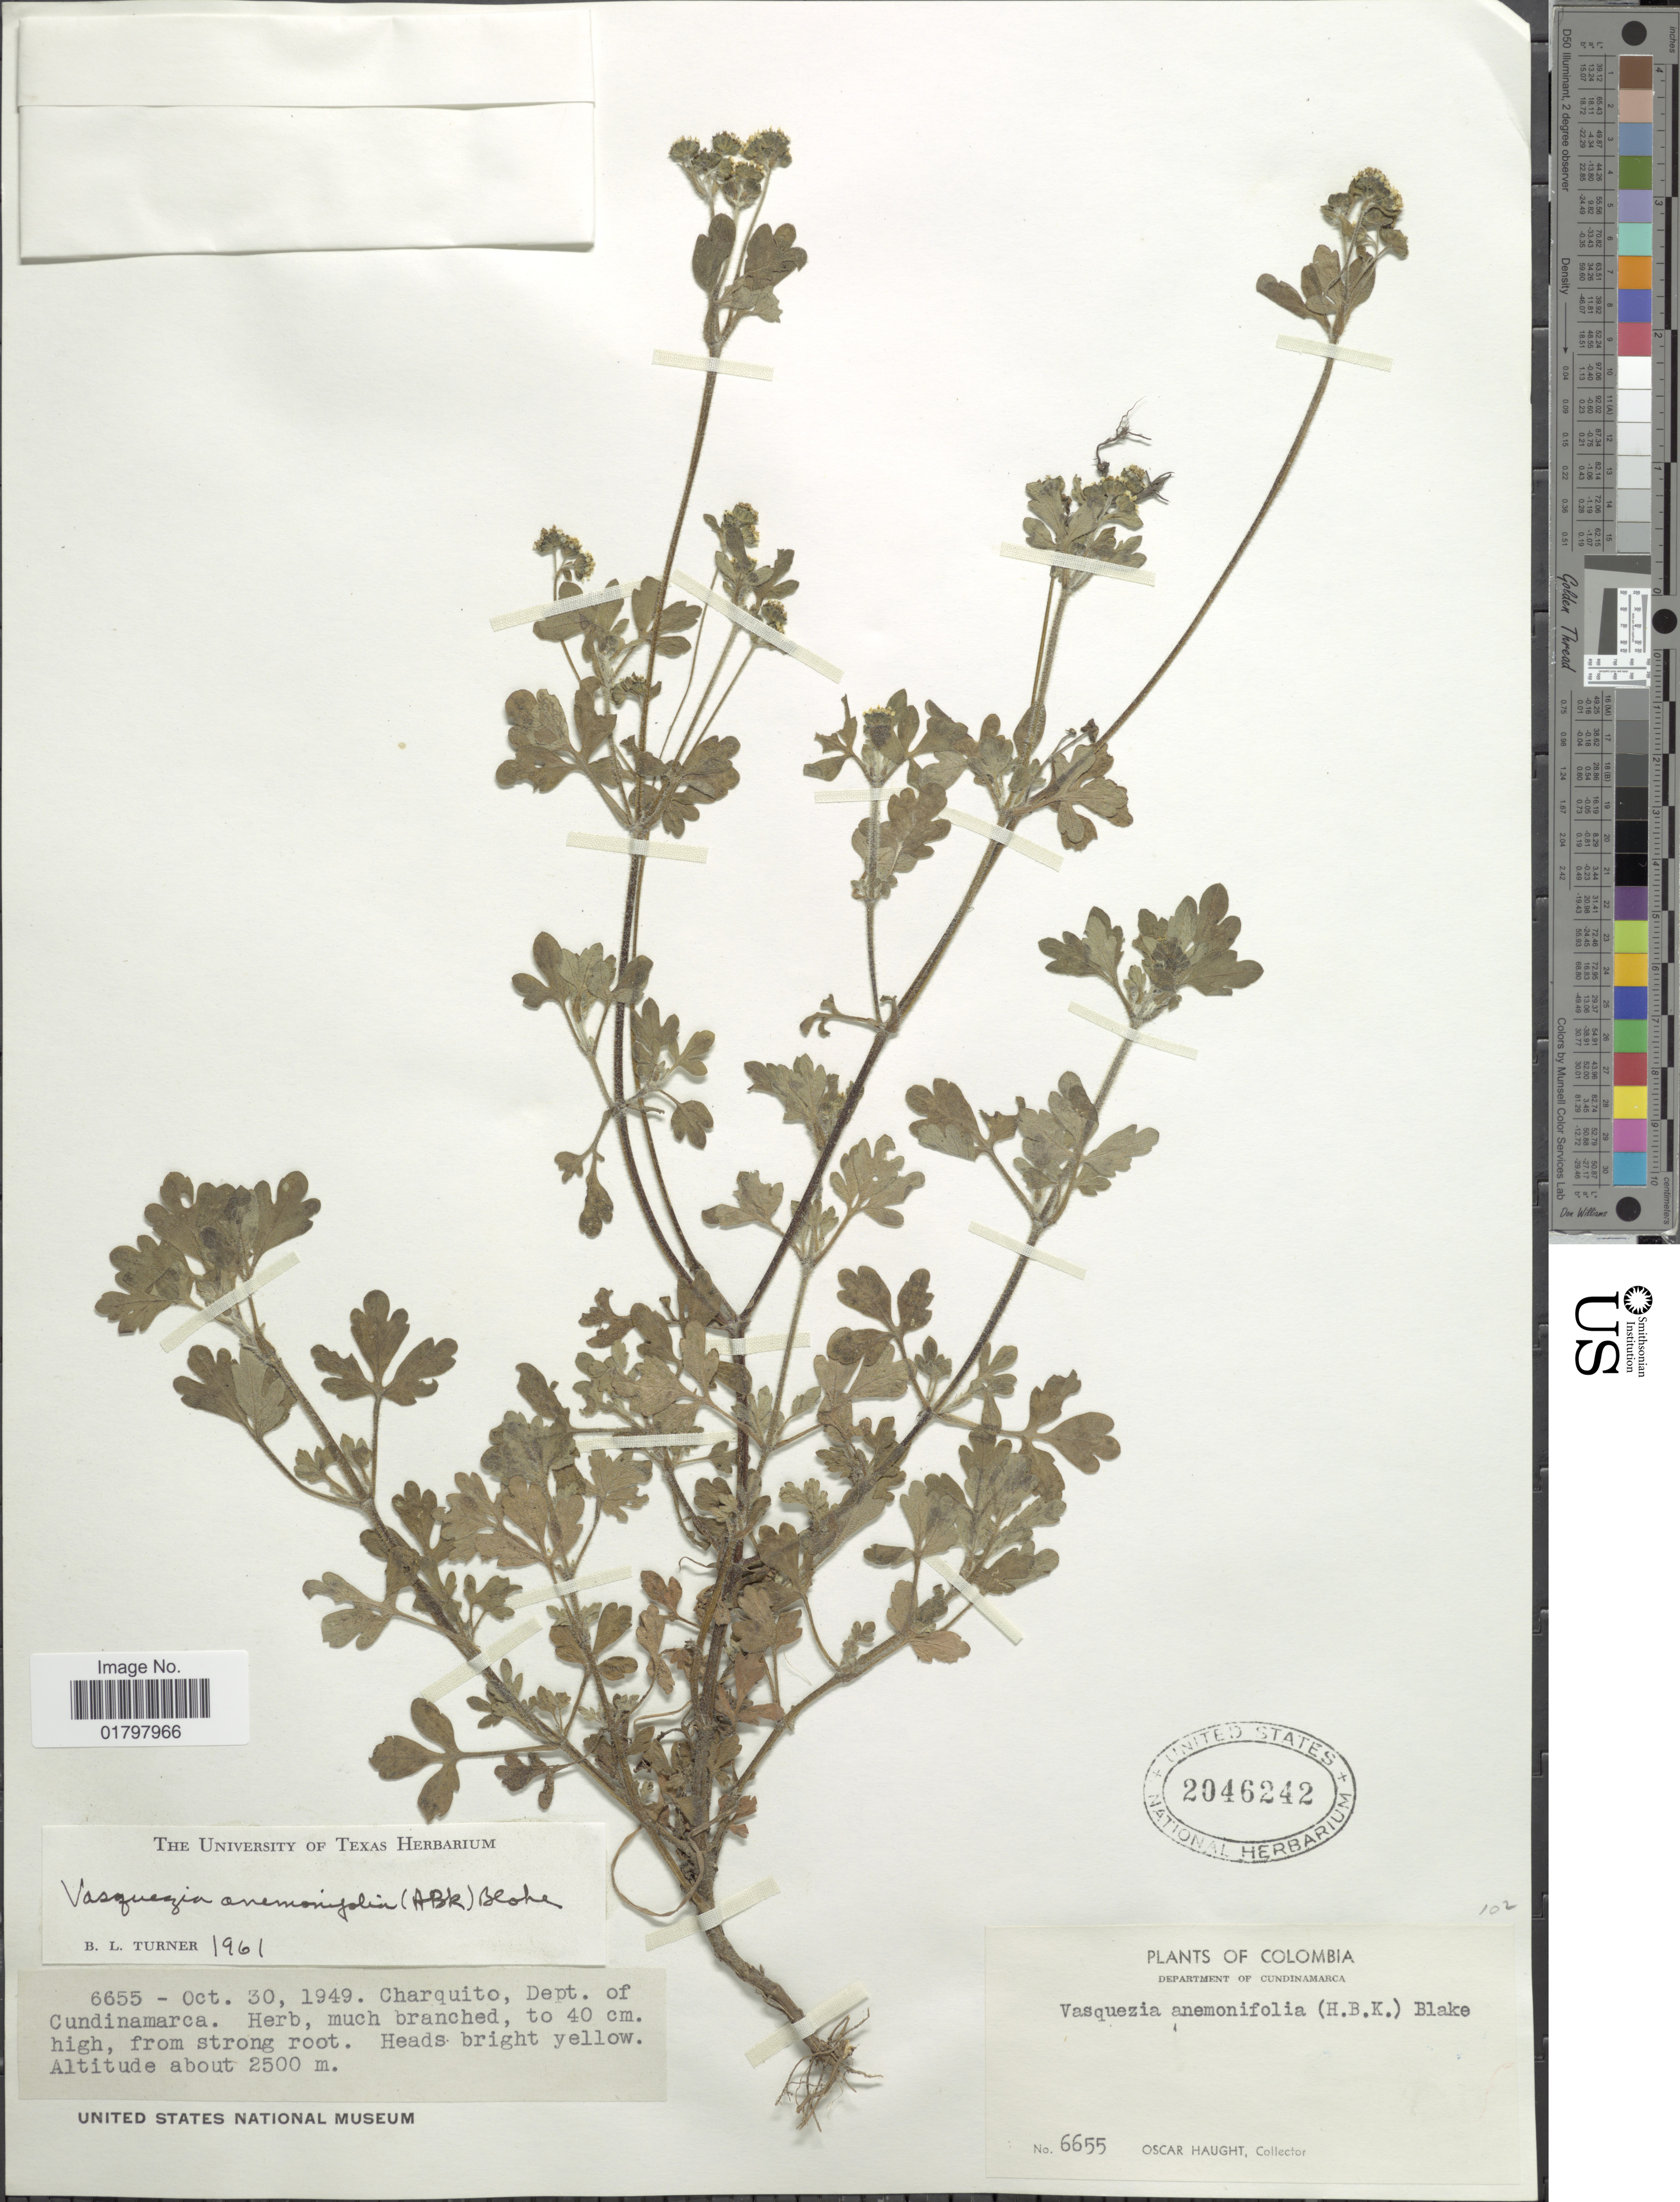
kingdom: Plantae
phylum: Tracheophyta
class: Magnoliopsida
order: Asterales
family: Asteraceae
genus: Vasquesia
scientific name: Vasquesia anemonifolia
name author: (Kunth) Less.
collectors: O. L. Haught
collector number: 6655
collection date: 1949-10-30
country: Colombia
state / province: Cundinamarca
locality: Charquito, Dept. of Cundinamarca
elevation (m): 2500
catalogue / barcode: US 2046242